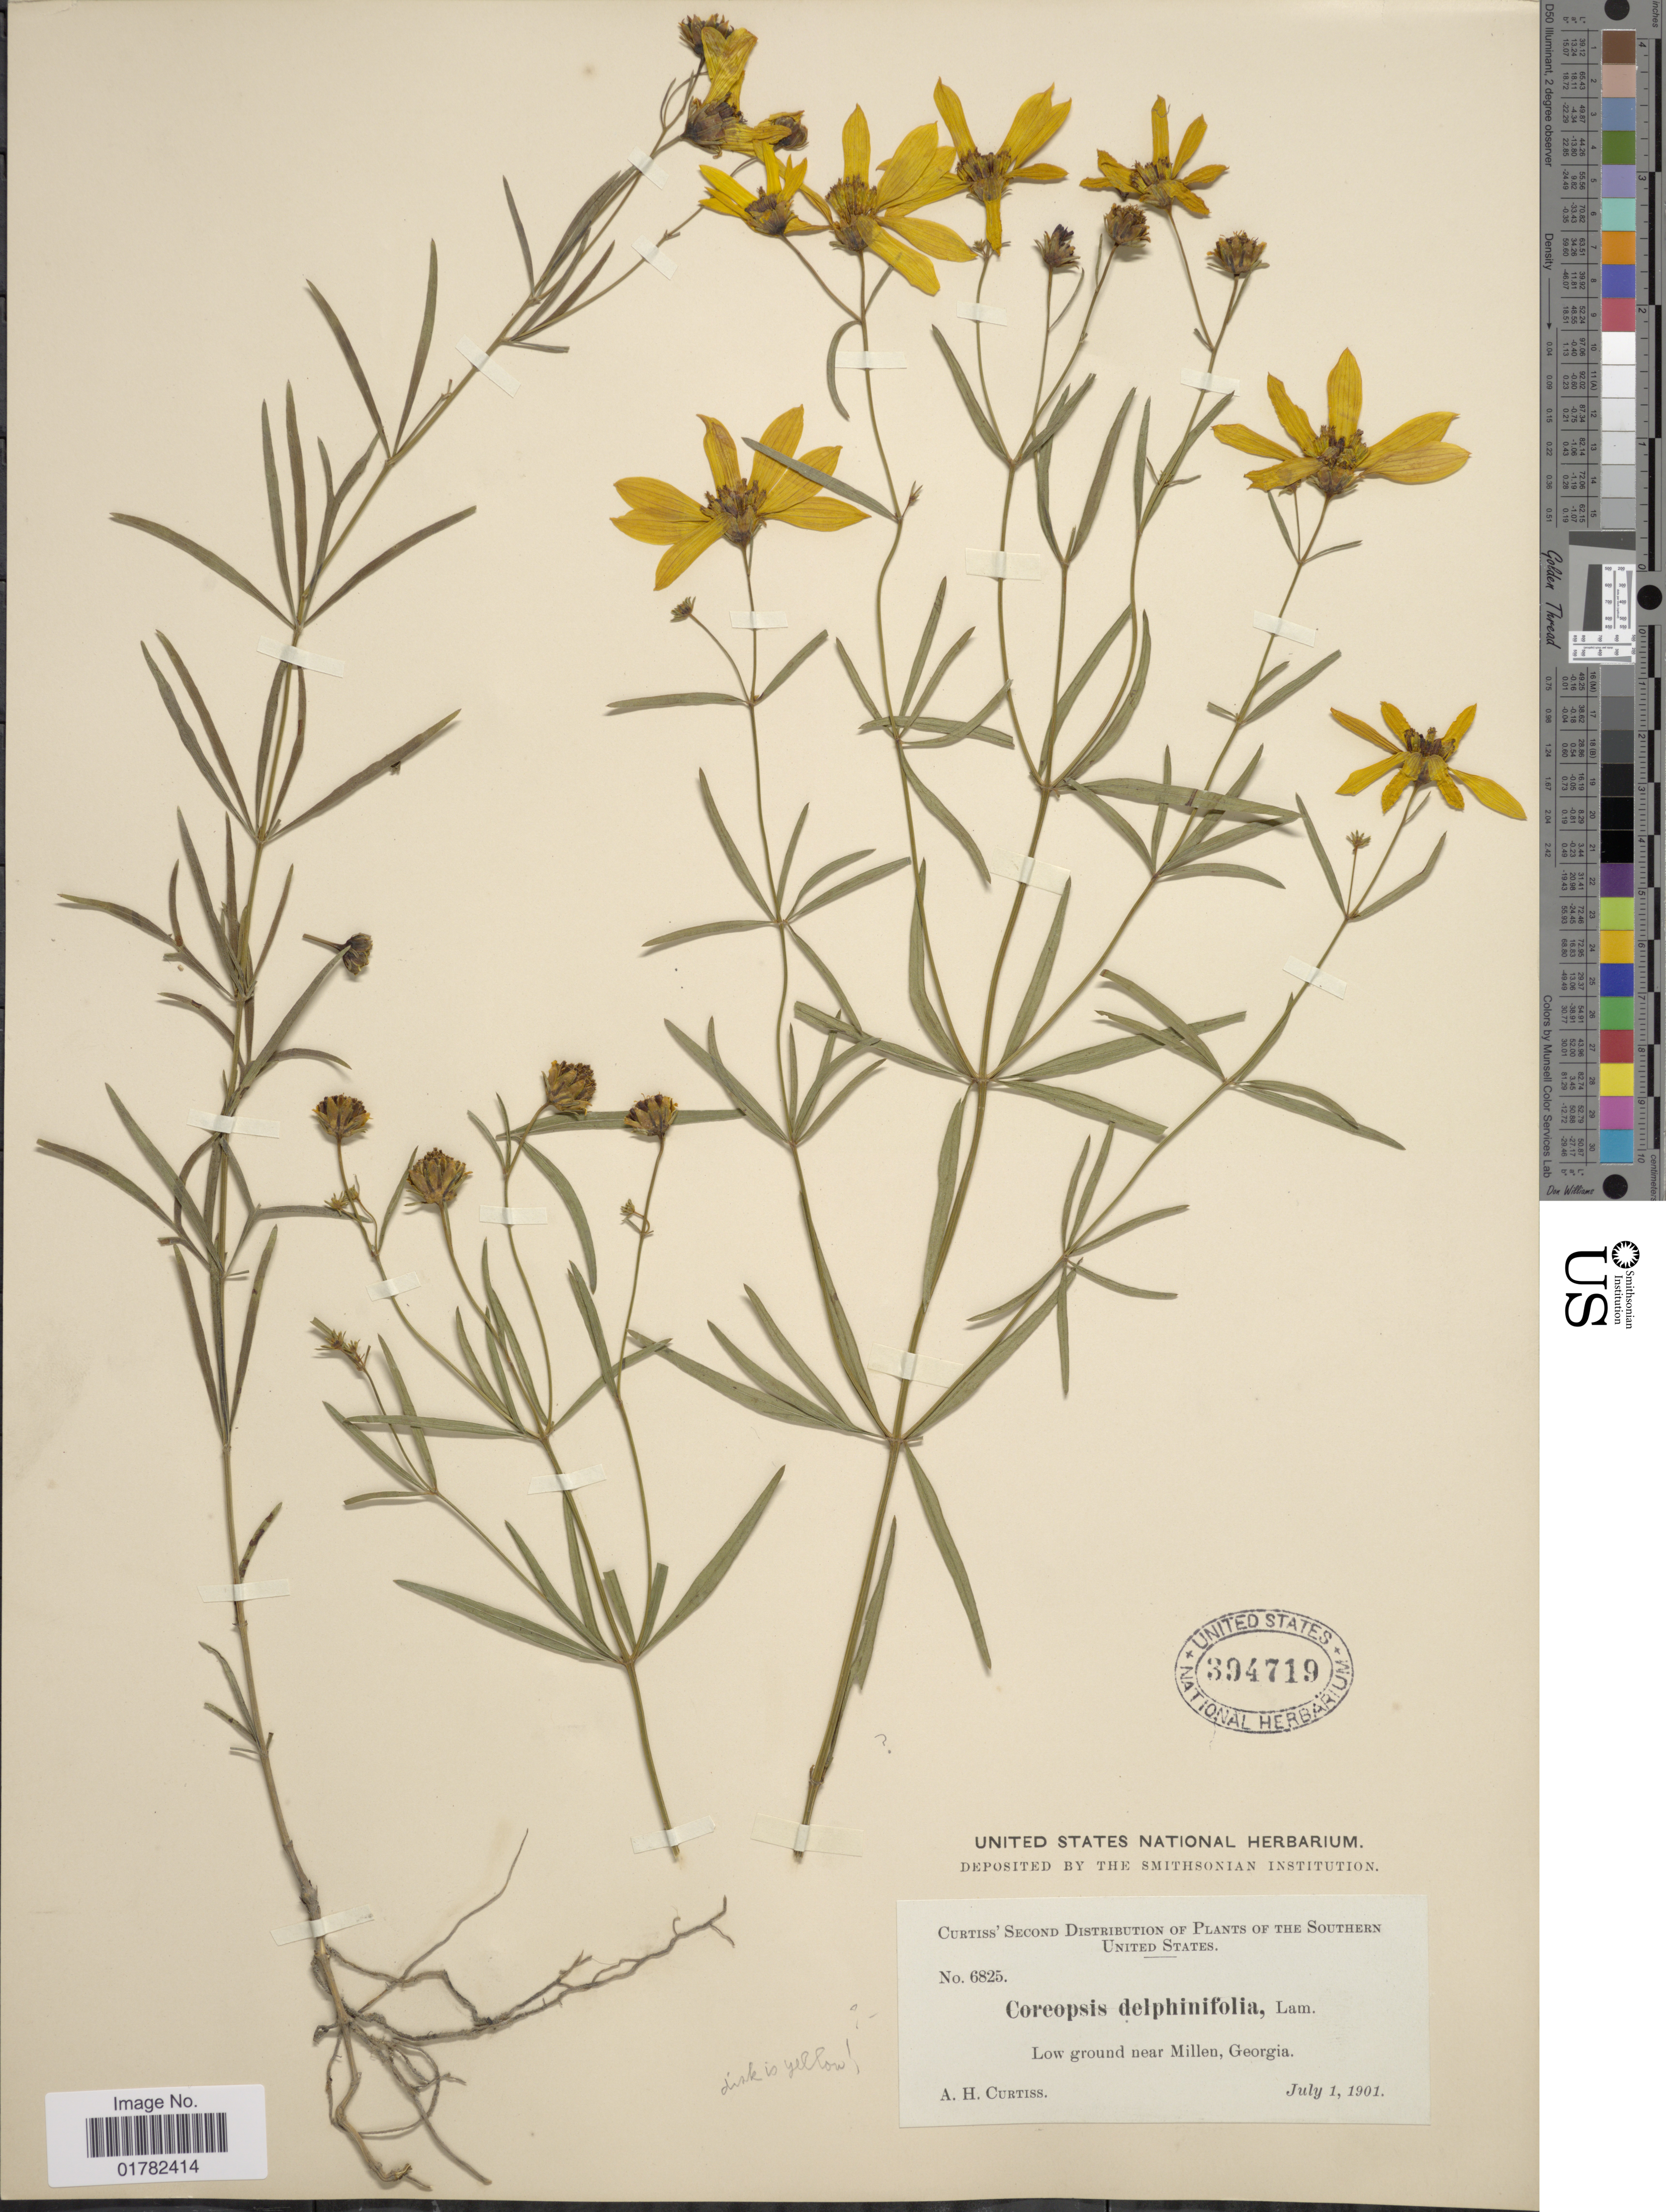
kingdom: Plantae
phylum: Tracheophyta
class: Magnoliopsida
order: Asterales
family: Asteraceae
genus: Coreopsis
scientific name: Coreopsis delphinifolia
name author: Lam.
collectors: A. H. Curtiss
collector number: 6825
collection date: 1901-07-01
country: United States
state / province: Georgia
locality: Low ground near Millen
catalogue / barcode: US 394719